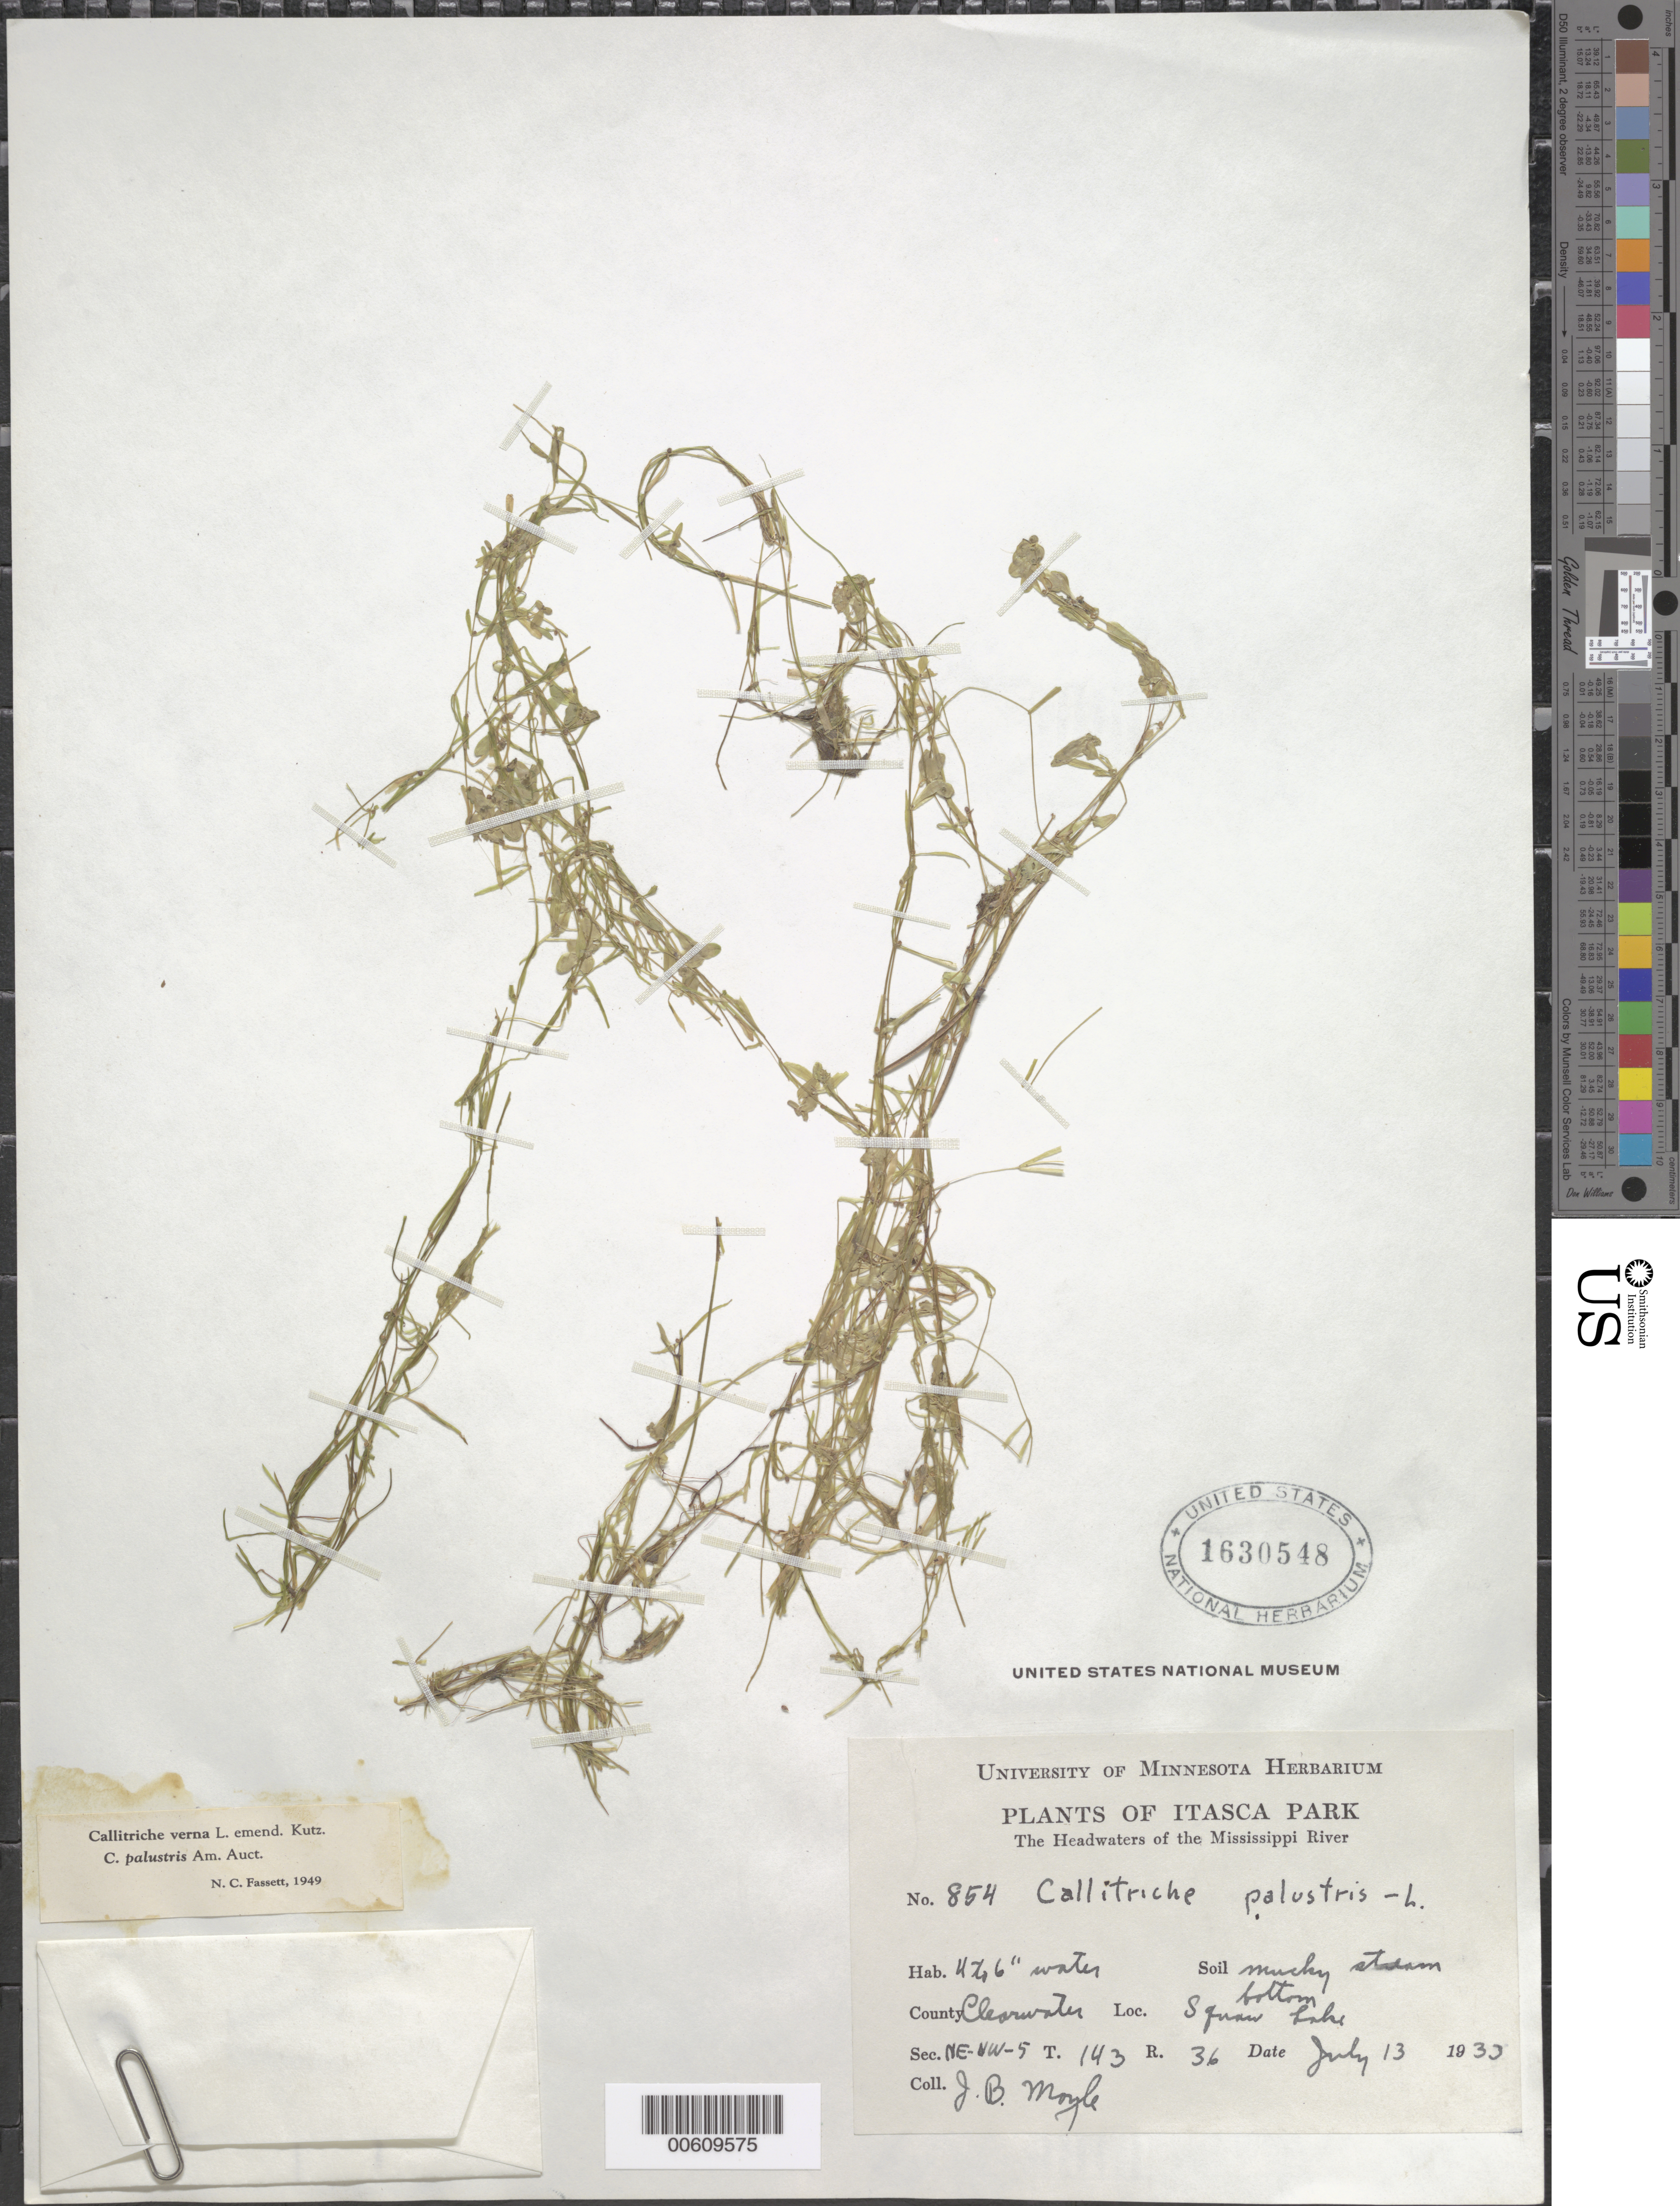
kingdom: Plantae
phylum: Tracheophyta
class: Magnoliopsida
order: Lamiales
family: Plantaginaceae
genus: Callitriche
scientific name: Callitriche verna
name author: L.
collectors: J. Moyle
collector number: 854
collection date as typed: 13 Jul 1933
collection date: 1933-07-13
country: United States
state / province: Minnesota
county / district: Clearwater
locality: Itasca Park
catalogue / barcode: US 1630548